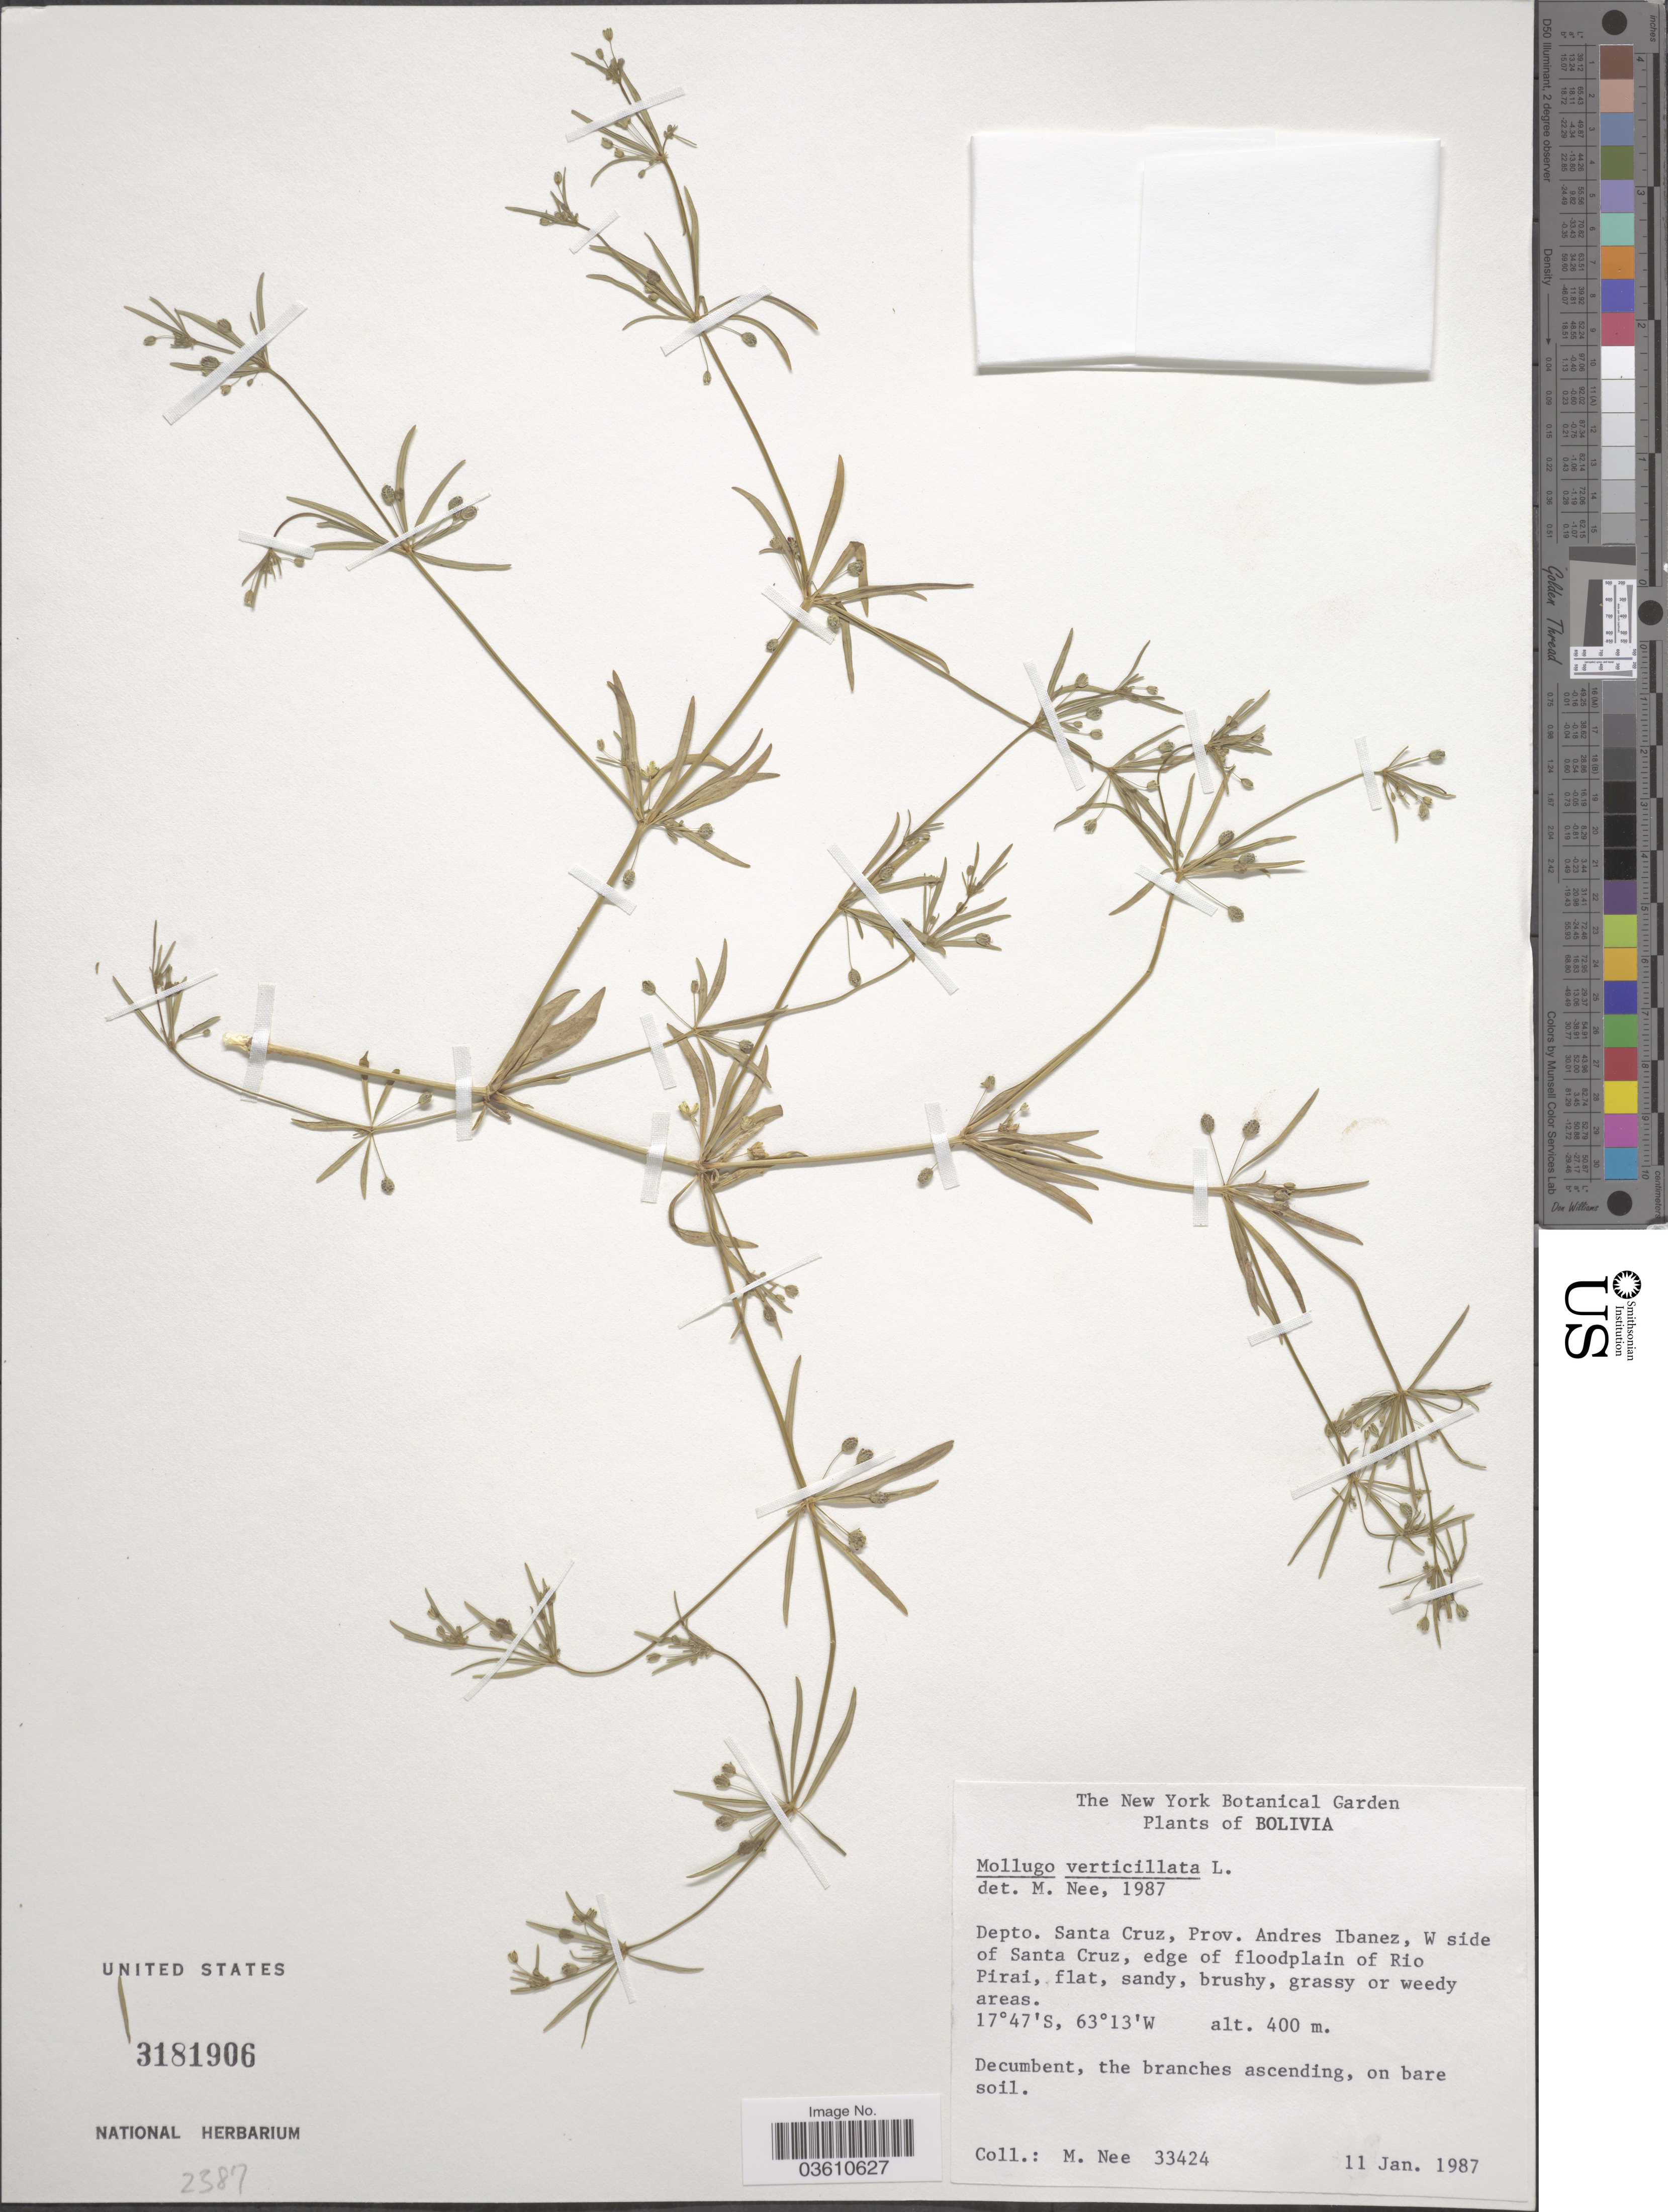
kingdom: Plantae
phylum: Tracheophyta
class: Magnoliopsida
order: Caryophyllales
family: Molluginaceae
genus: Mollugo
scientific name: Mollugo verticillata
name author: L.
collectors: M. Nee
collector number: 33424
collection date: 1987-01-11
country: Bolivia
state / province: Santa Cruz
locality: Depto. Santa Cruz, Prov. Andres Ibanez, W side of Santa Cruz, edge of floodplain of Rio Pirai.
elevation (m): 400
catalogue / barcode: US 3181906